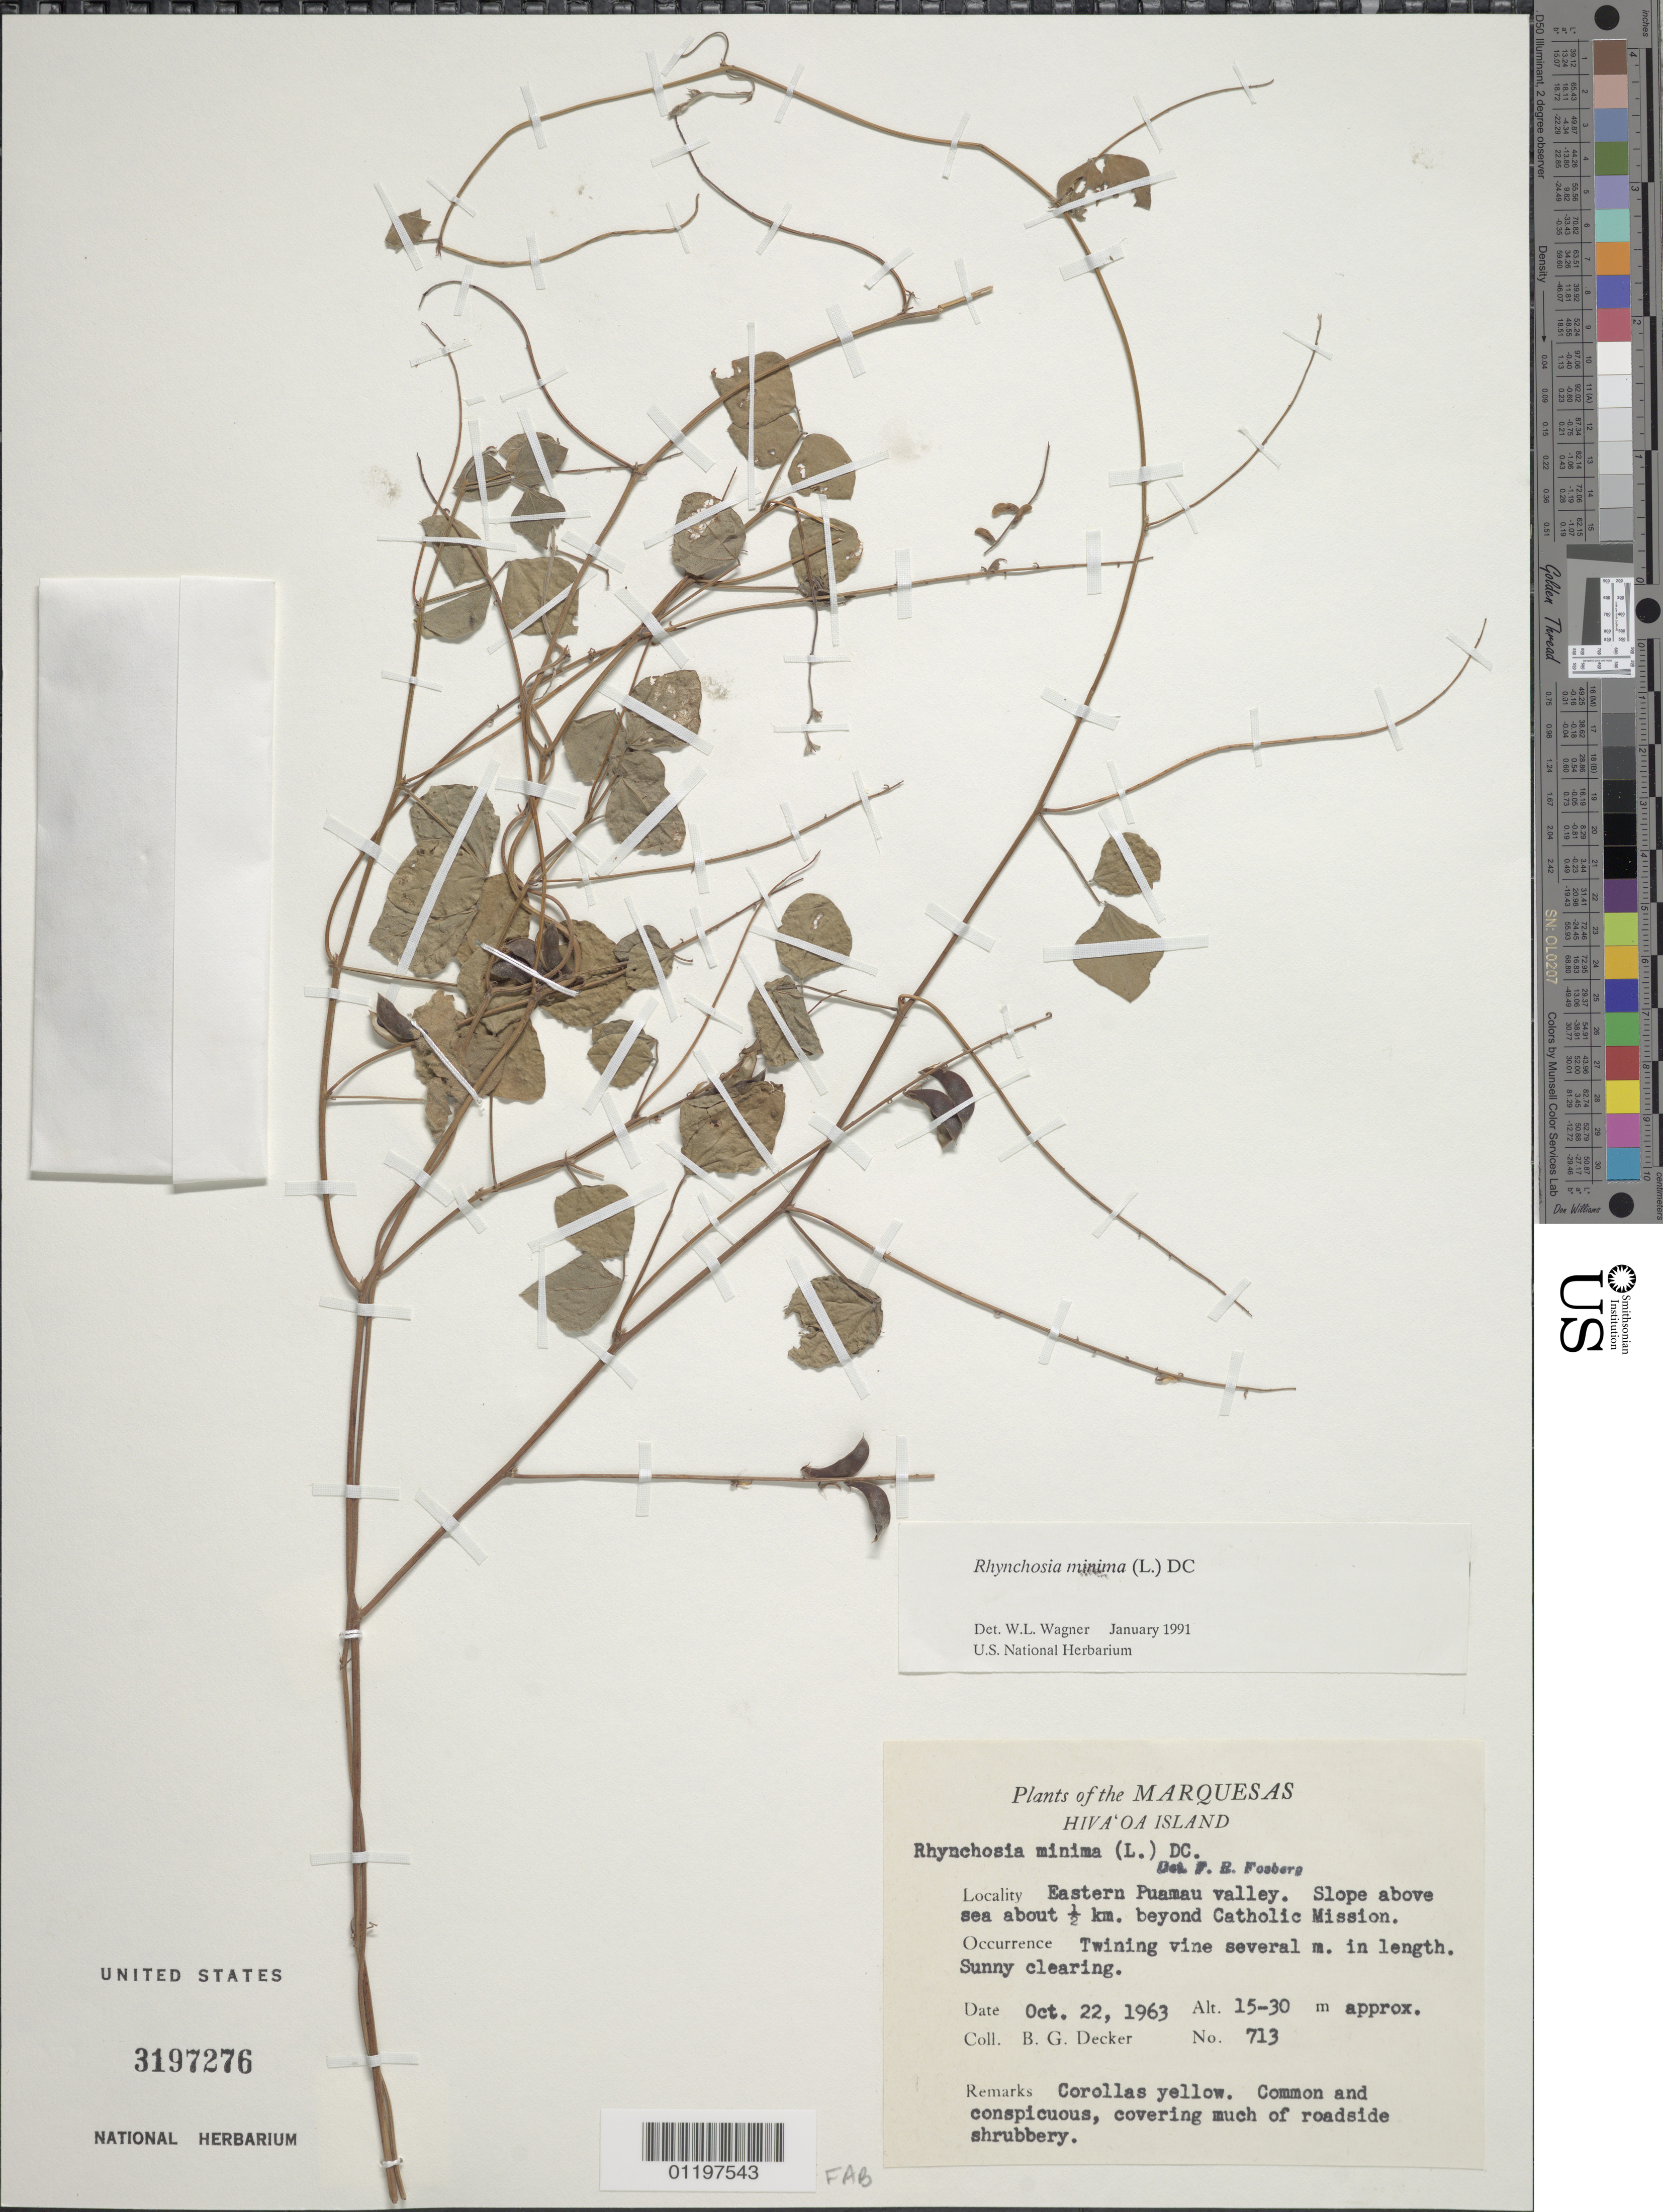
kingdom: Plantae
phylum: Tracheophyta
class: Magnoliopsida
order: Fabales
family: Fabaceae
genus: Rhynchosia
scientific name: Rhynchosia minima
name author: (L.) DC.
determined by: Wagner, W. L., (BOT), Smithsonian Institution - National Museum of Natural History (UNITED STATES)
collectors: B. G. Decker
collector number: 713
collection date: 1963-10-22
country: French Polynesia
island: Hiva Oa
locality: E Puamau Valley, slope above sea, 0.5 km beyond Catholic Mission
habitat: Common and conspicuous. Sunny clearing. Covering much of roadside shrubbery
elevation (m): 15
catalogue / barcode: US 3197276